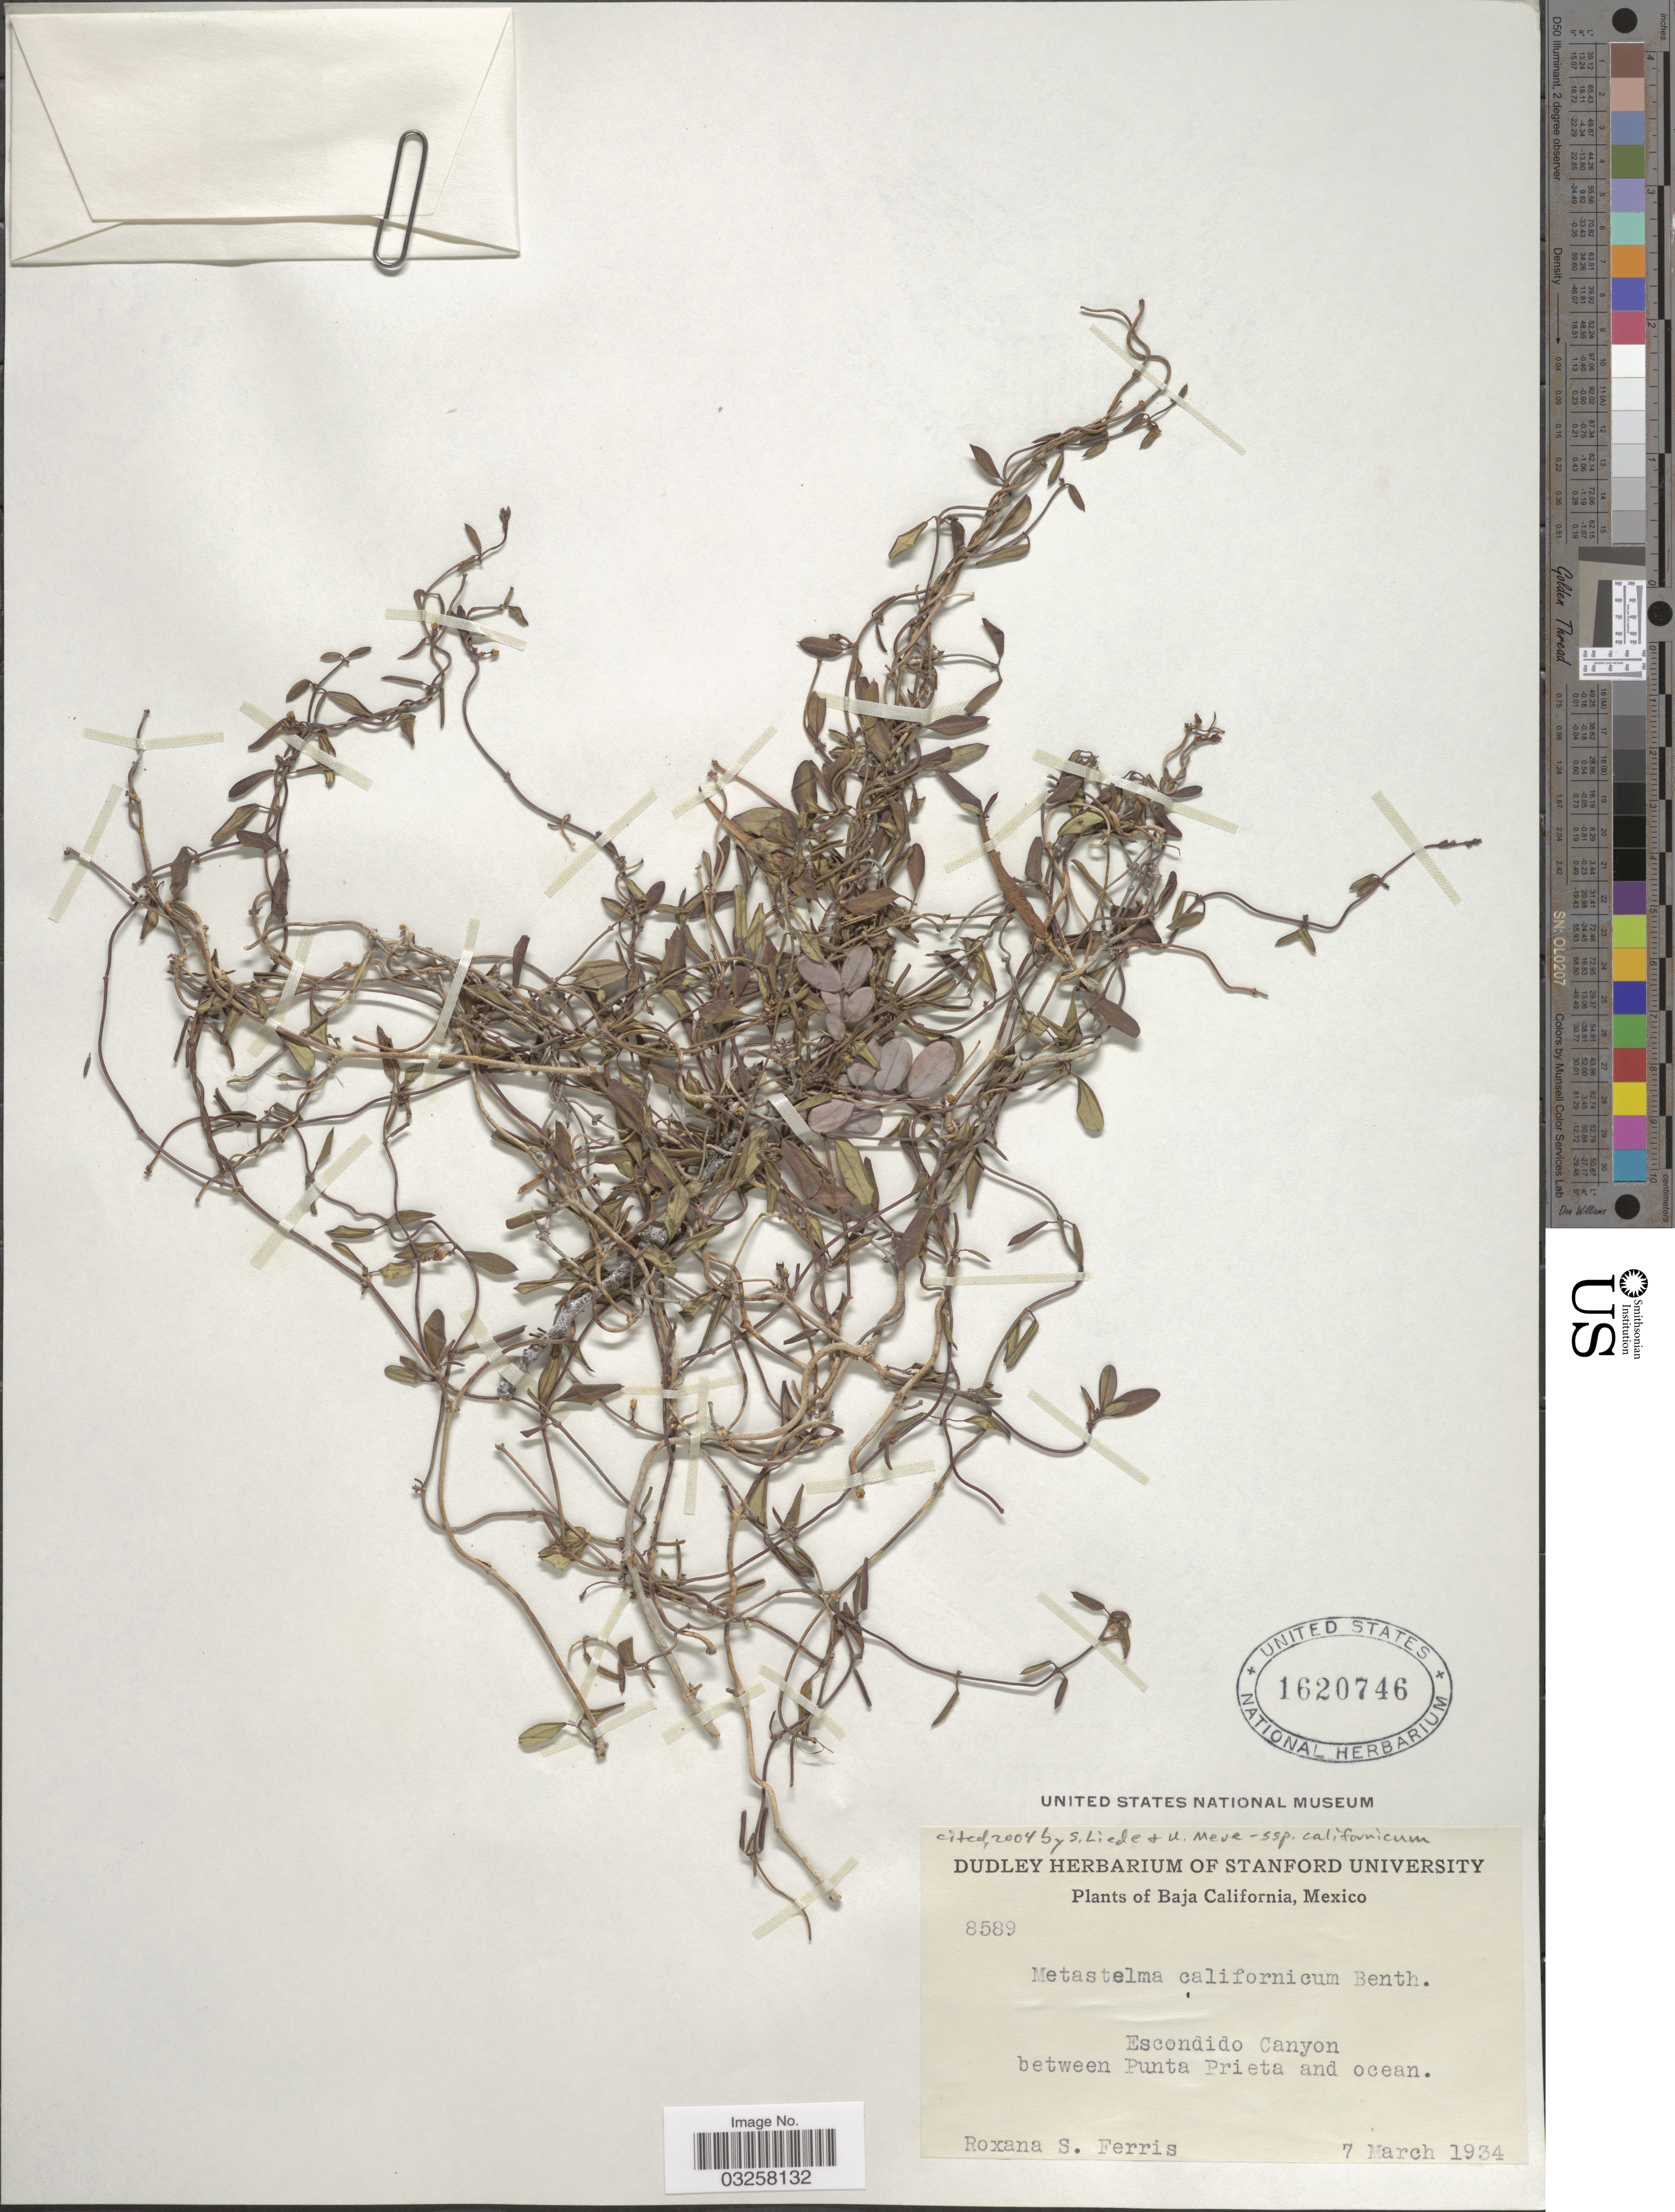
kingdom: Plantae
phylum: Tracheophyta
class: Magnoliopsida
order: Gentianales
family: Apocynaceae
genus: Metastelma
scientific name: Metastelma californicum subsp. californicum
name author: Benth.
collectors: R. S. Ferris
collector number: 8589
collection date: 1934-03-07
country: Mexico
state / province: Baja California Norte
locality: Escondido Canyon between Punta Prieta and ocean.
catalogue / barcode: US 1620746